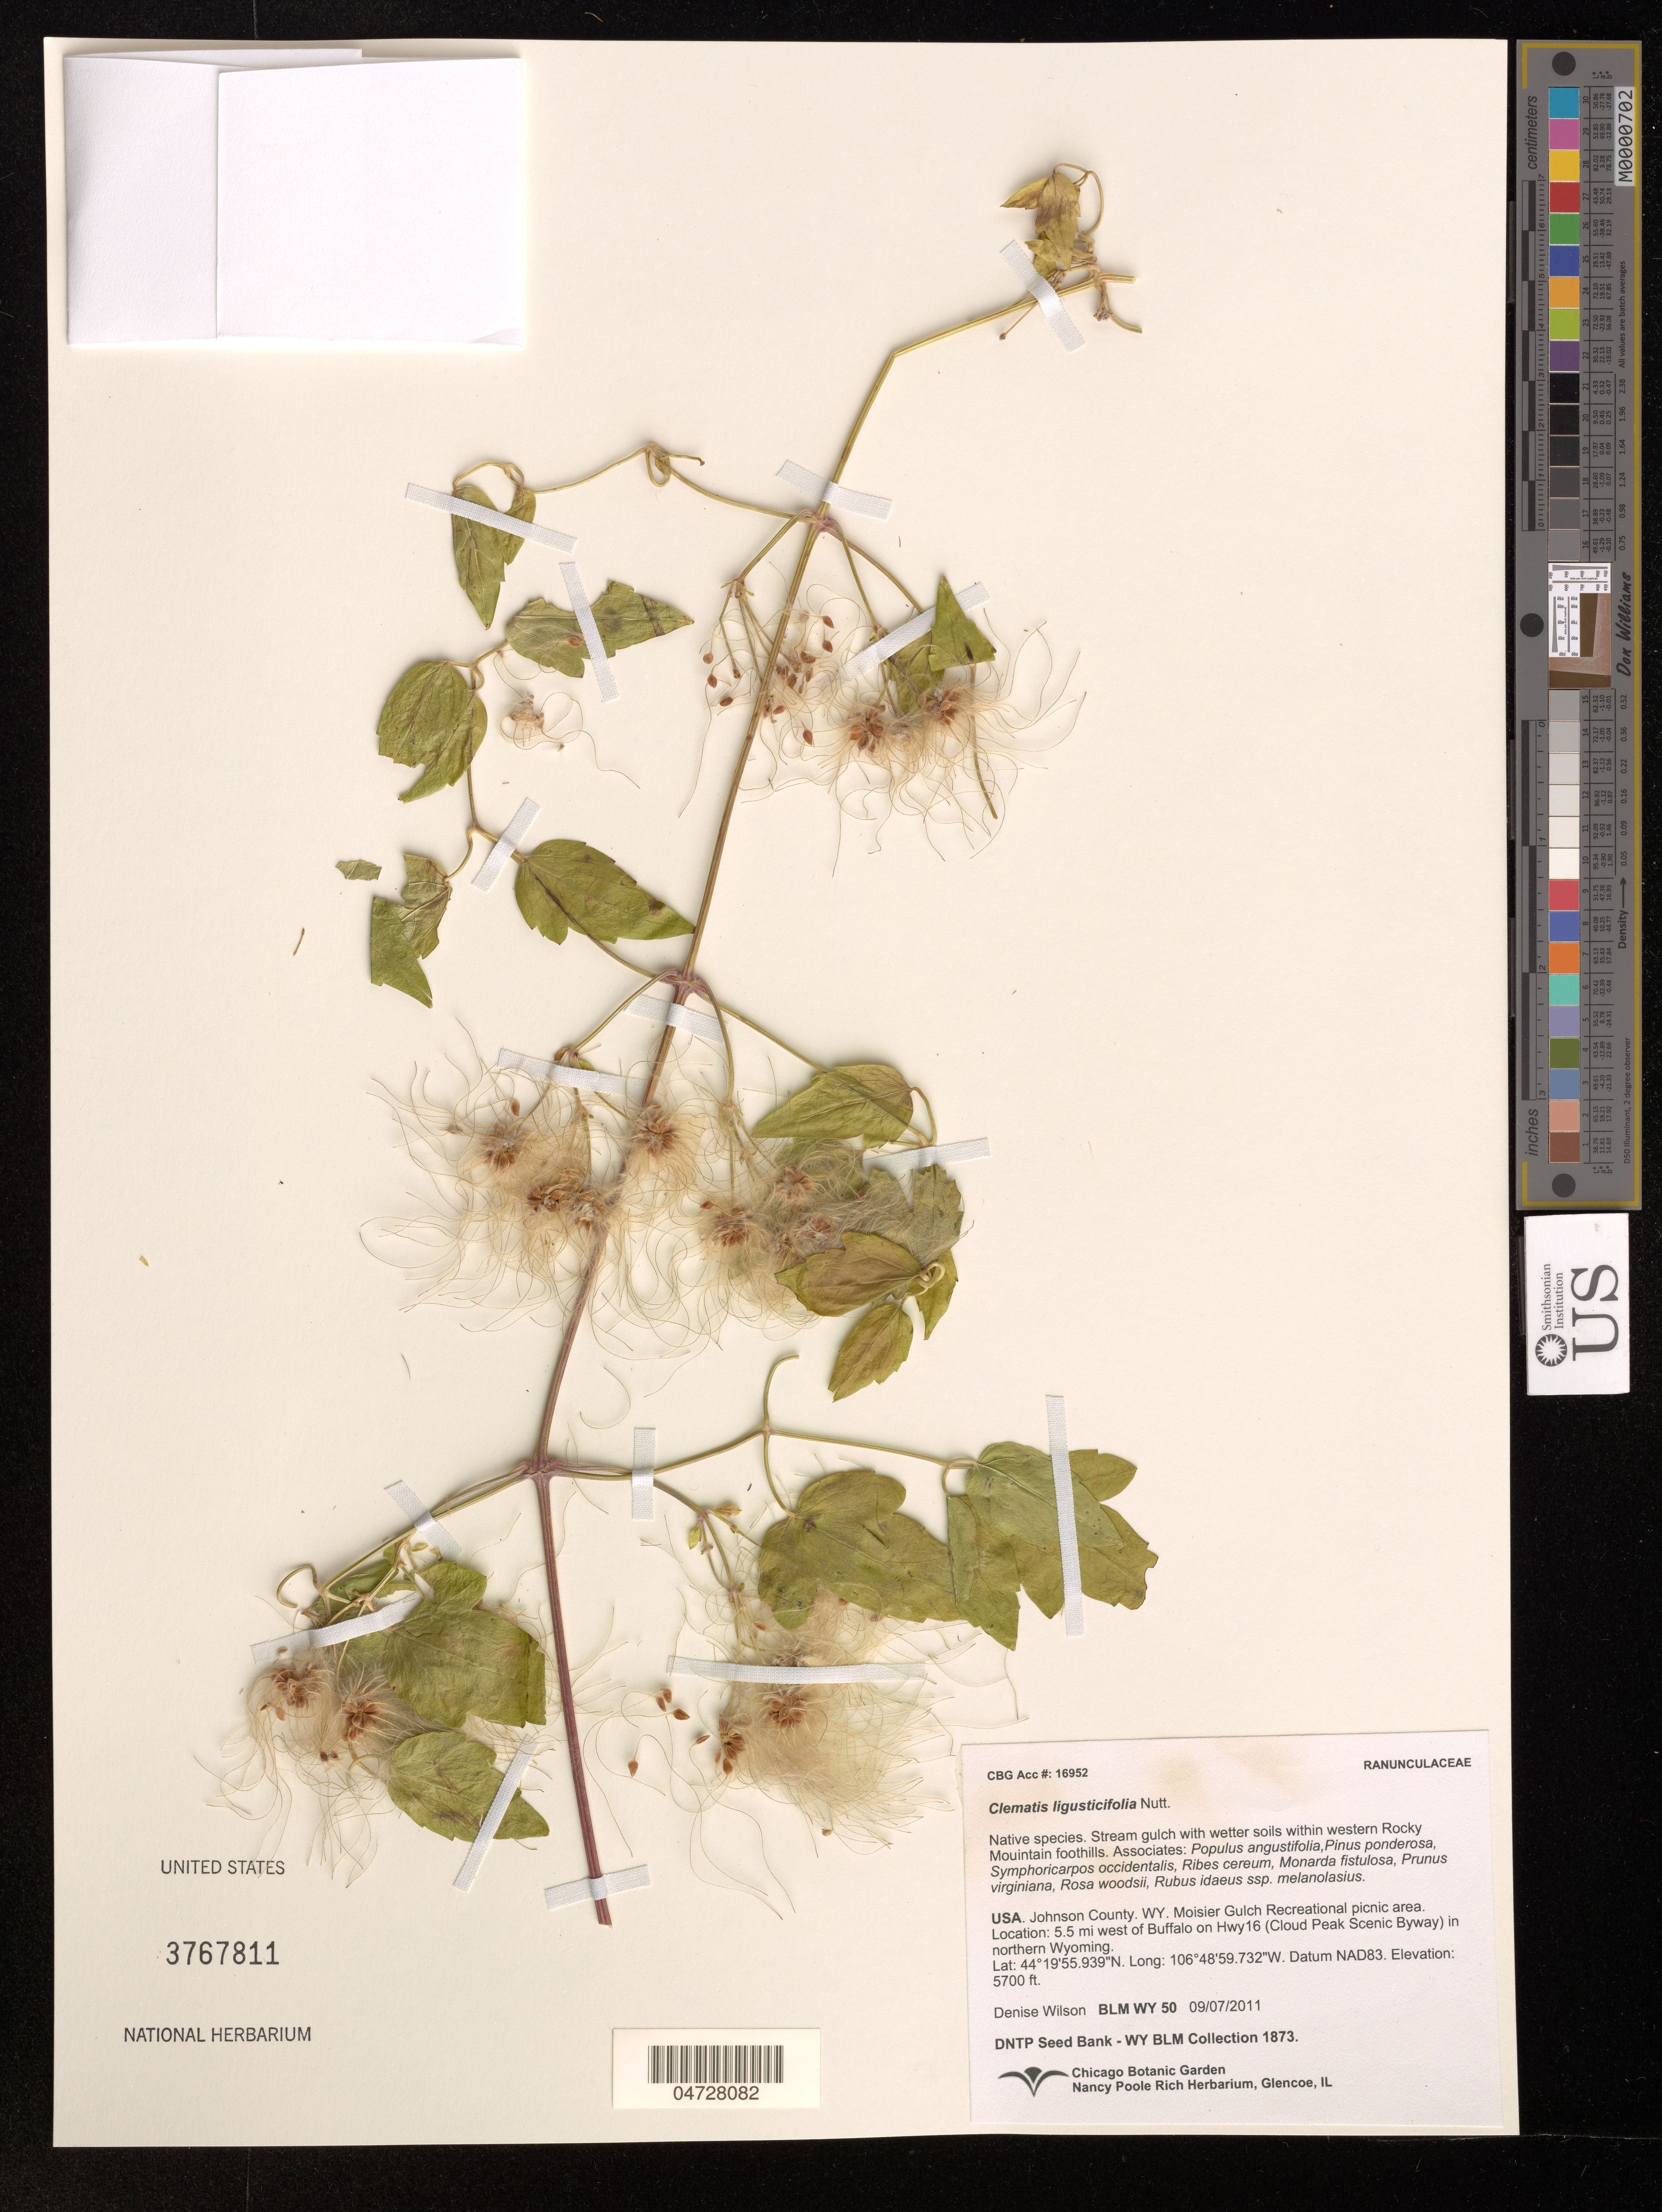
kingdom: Plantae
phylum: Tracheophyta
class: Magnoliopsida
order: Ranunculales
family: Ranunculaceae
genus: Clematis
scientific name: Clematis ligusticifolia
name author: Nutt.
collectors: D. Wilson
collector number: BLM WY 50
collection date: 2011-07-09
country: United States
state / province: Wyoming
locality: Johnson County. WY Moisier Gulch Recreational picnic area. 5.5 mi west of Buffalo on Hwy16 (Cloud Peak Scenic Byway) in northern Wyoming.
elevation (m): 1737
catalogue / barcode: US 3767811